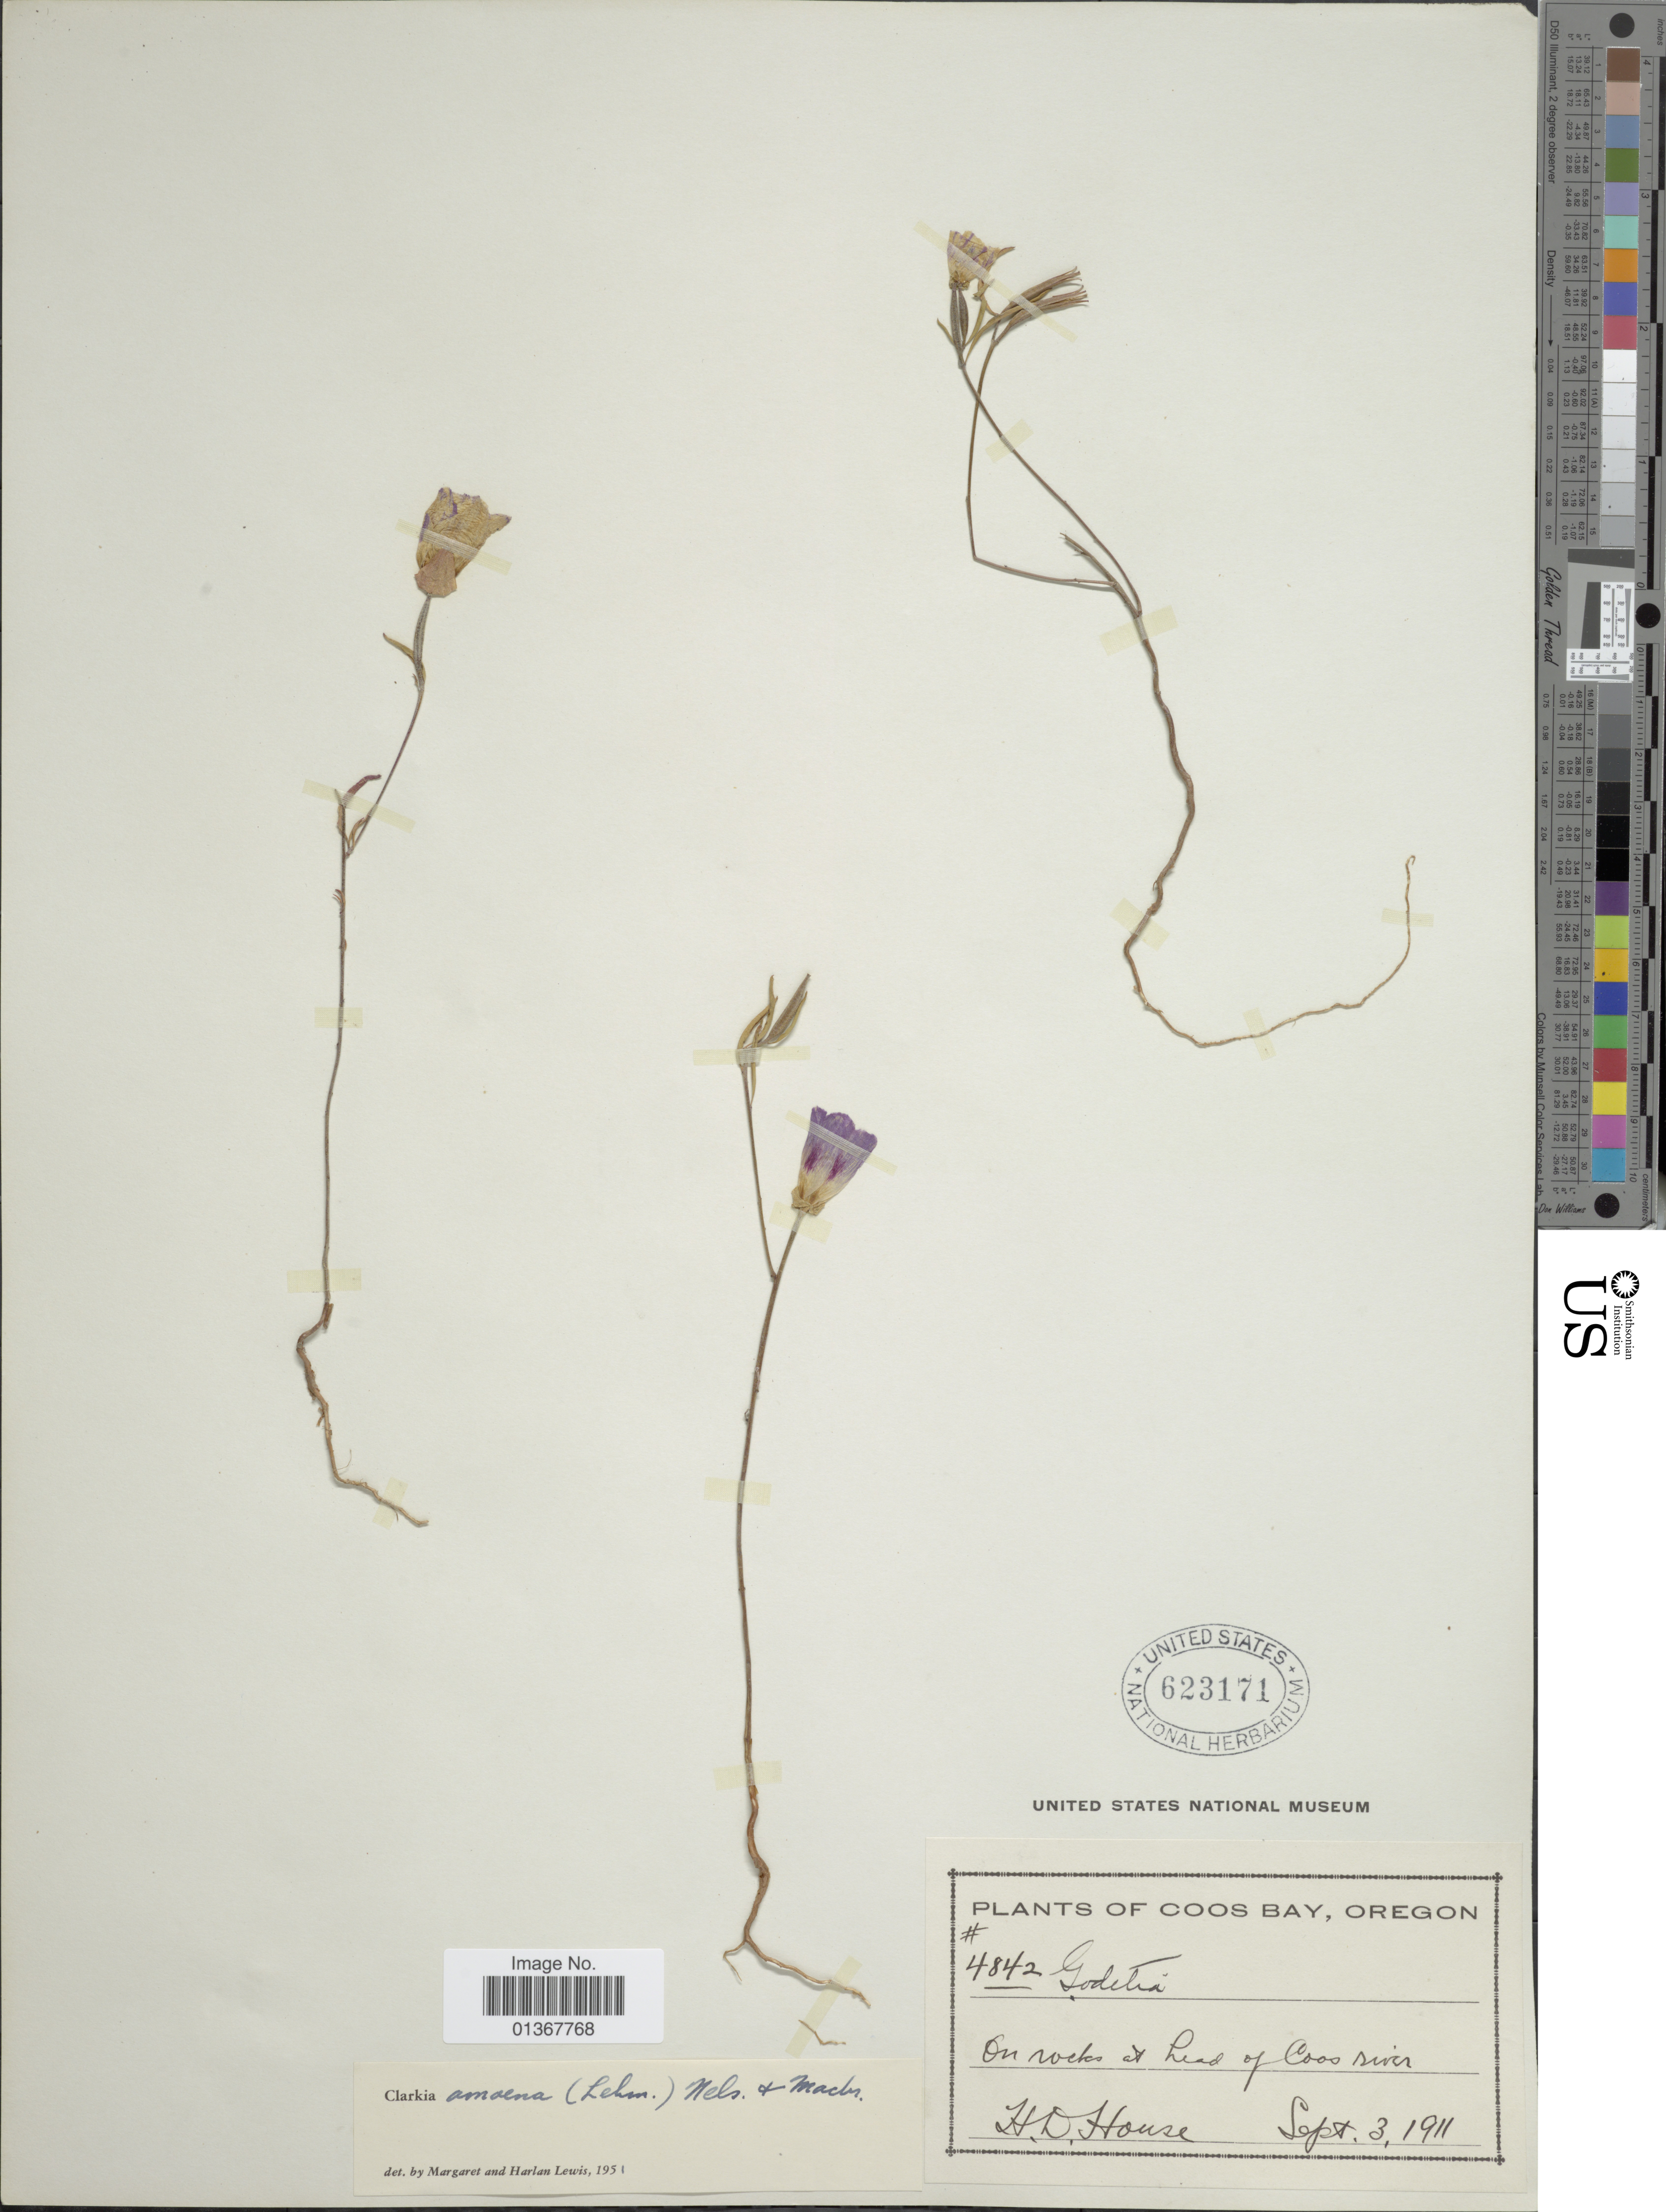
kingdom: Plantae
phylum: Tracheophyta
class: Magnoliopsida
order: Myrtales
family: Onagraceae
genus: Clarkia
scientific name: Clarkia amoena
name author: (Lehm.) A. Nelson & J.F. Macbr.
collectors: H. D. House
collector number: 4842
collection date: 1911-09-03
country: United States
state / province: Oregon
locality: Plants of Coos Bay, on rocks at head of Coos river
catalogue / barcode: US 623171